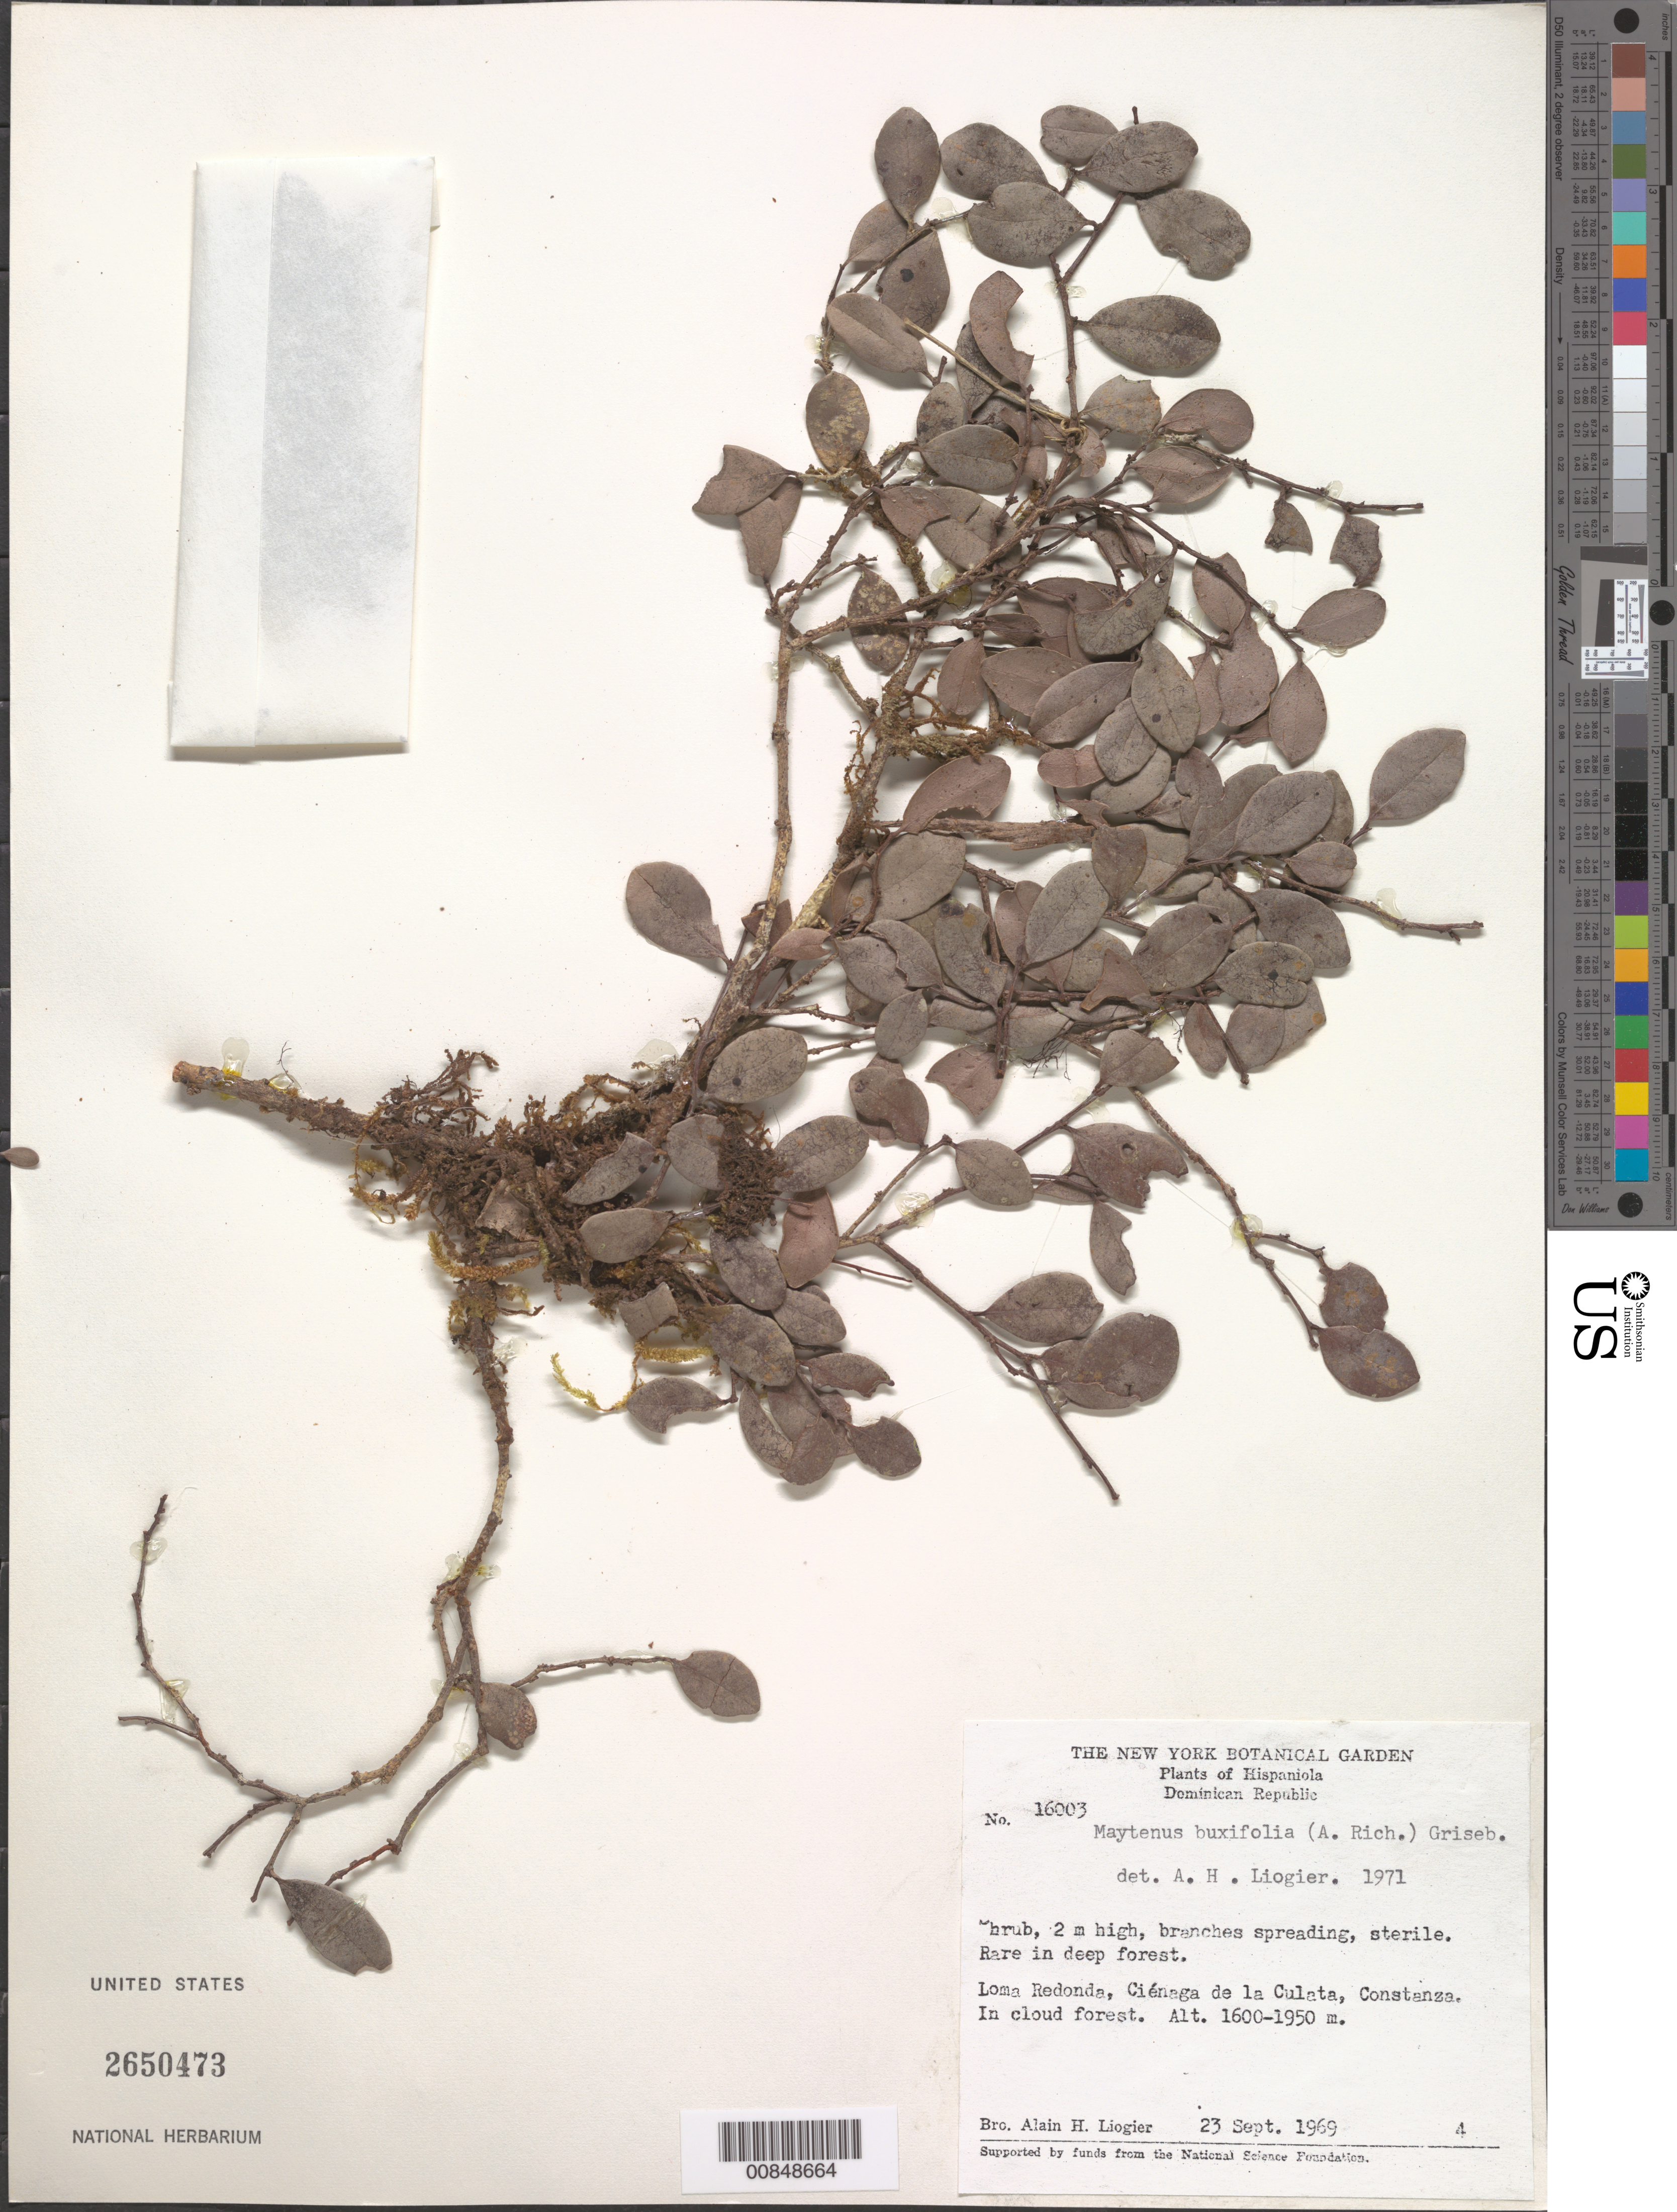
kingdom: Plantae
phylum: Tracheophyta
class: Magnoliopsida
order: Celastrales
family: Celastraceae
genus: Maytenus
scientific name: Maytenus buxifolia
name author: (A. Rich.) Griseb.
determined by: Liogier, Alain H.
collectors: A. H. Liogier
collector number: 16003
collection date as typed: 23 Sep 1969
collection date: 1969-09-23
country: Dominican Republic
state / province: La Vega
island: Hispaniola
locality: Loma Redonda, Ciénaga de la Cualata, Constanza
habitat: In deep forest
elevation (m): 1600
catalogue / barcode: US 2650473